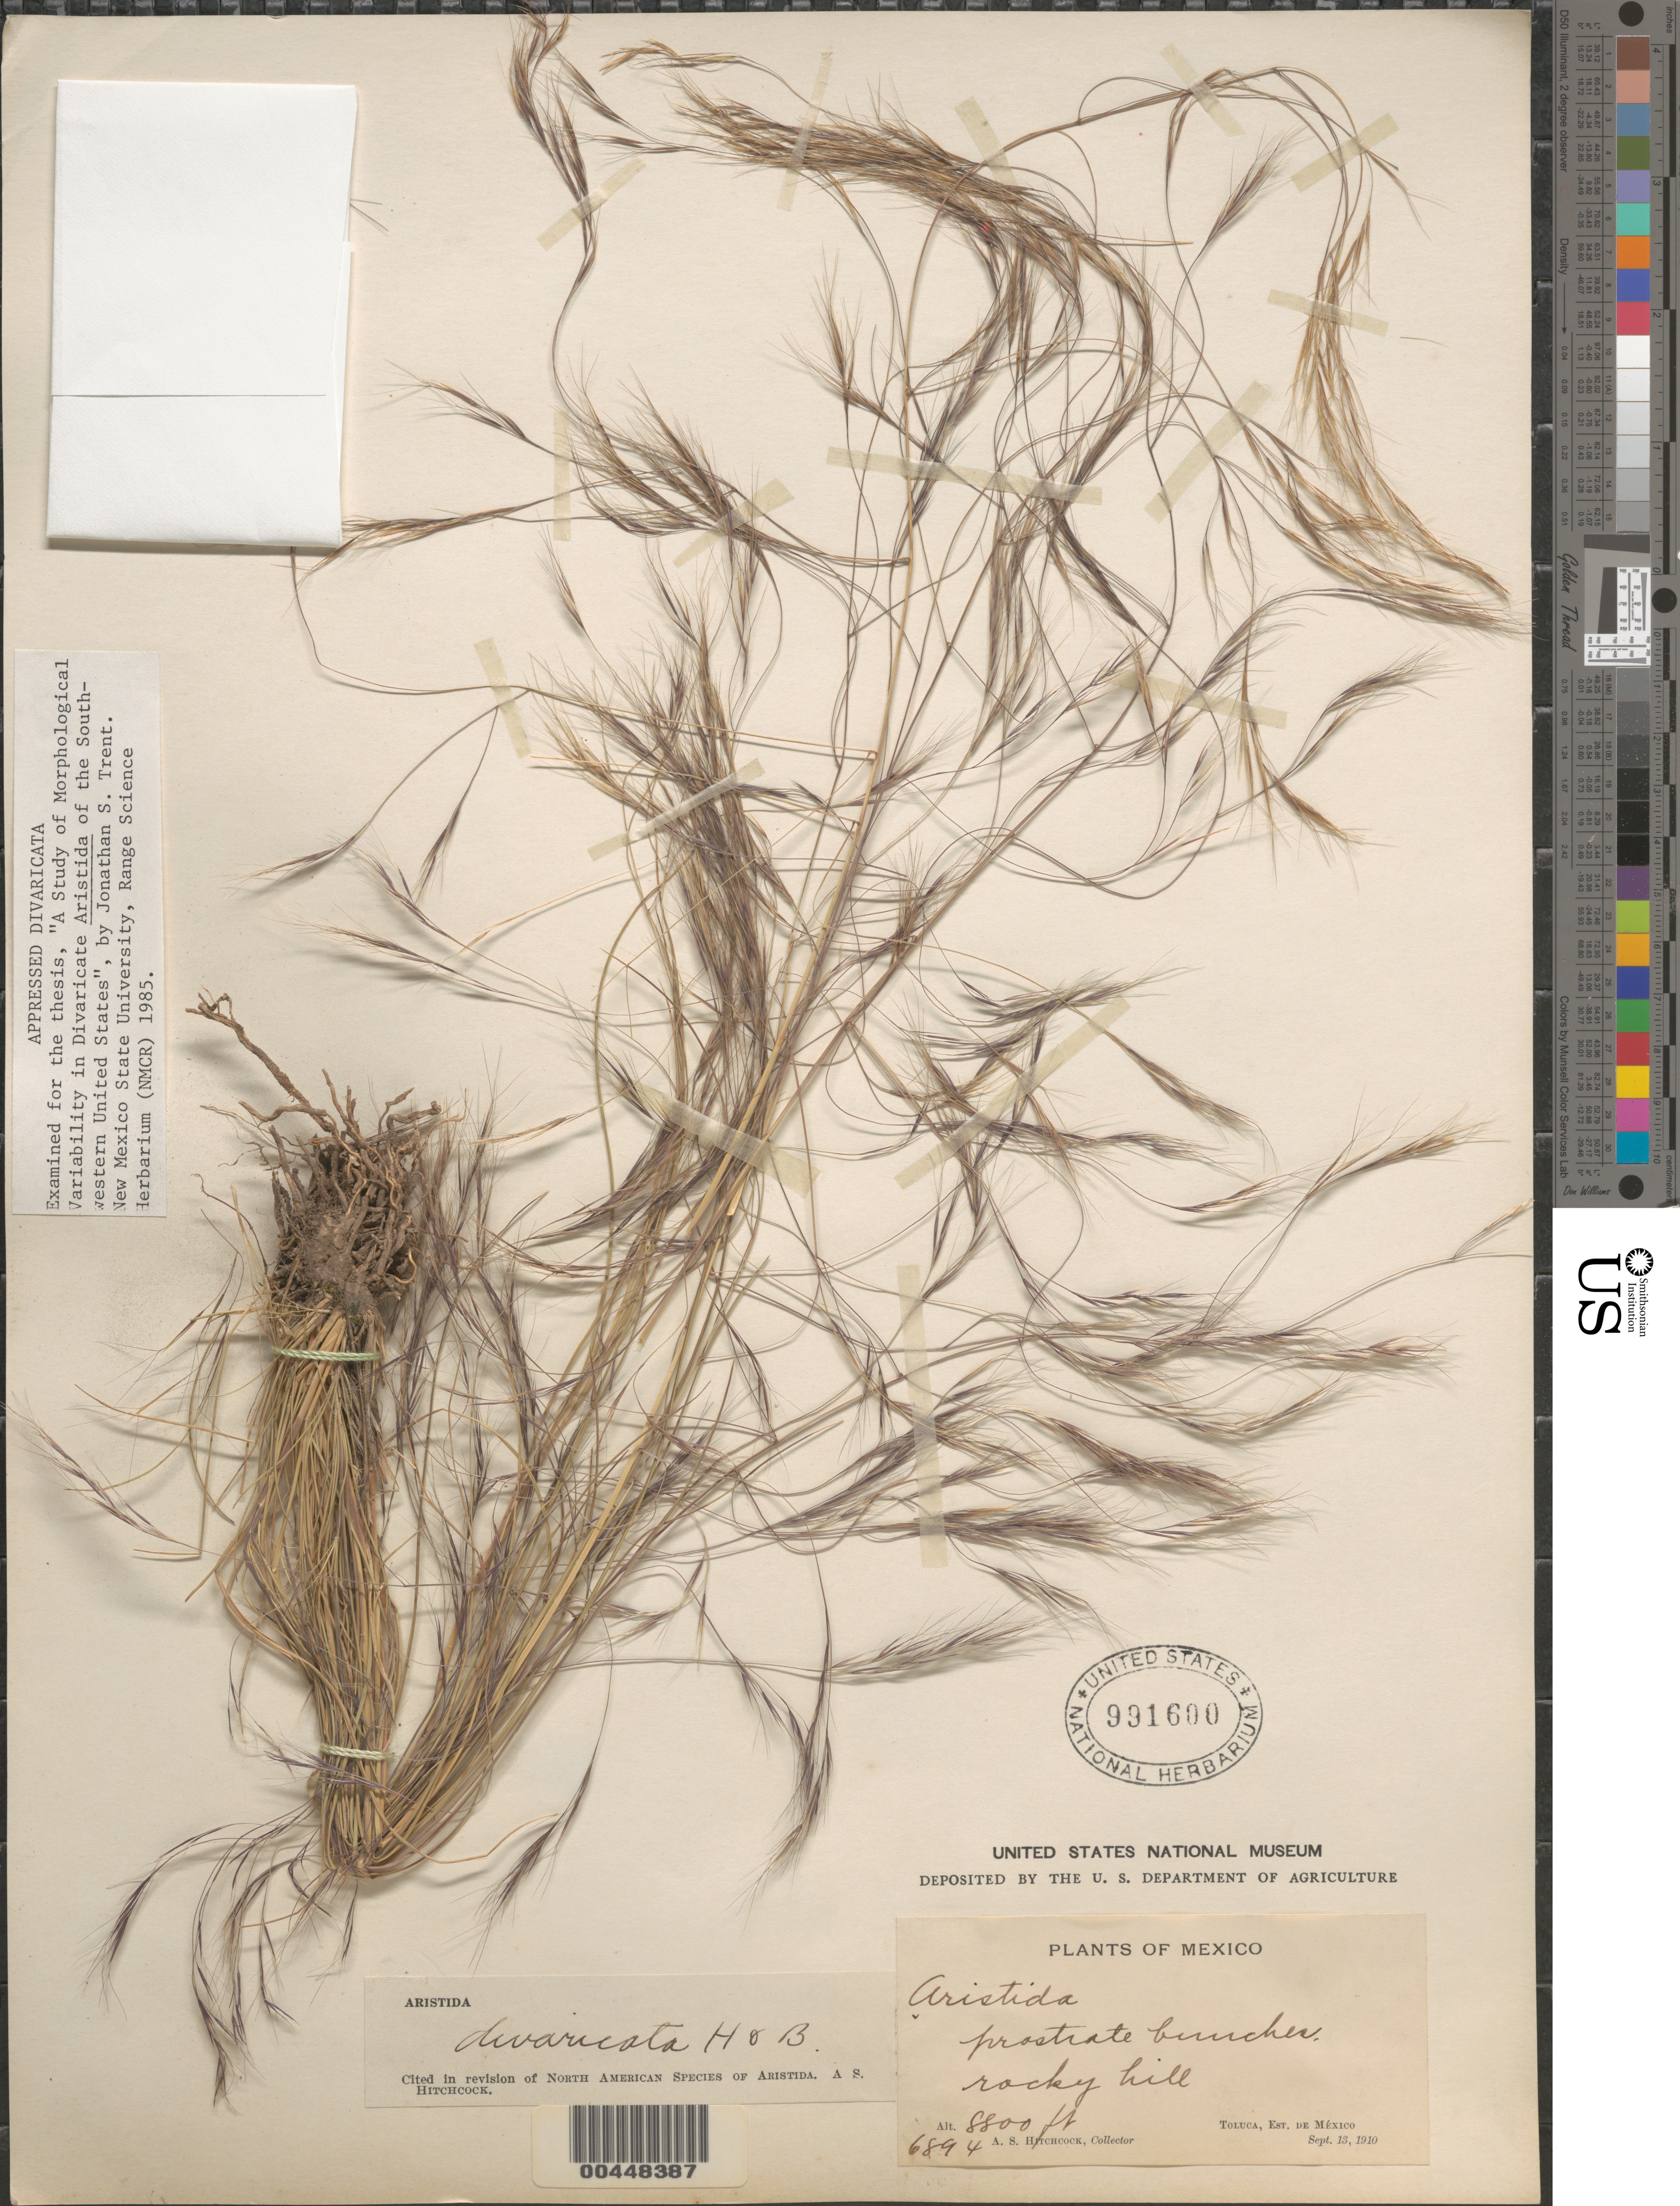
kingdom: Plantae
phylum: Tracheophyta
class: Liliopsida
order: Poales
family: Poaceae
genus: Aristida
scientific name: Aristida divaricata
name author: Humb. & Bonpl. ex Willd.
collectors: A. S. Hitchcock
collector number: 6894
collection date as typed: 13 Sep 1910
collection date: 1910-09-13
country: Mexico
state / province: México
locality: Toluca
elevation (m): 2682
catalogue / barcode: US 991600